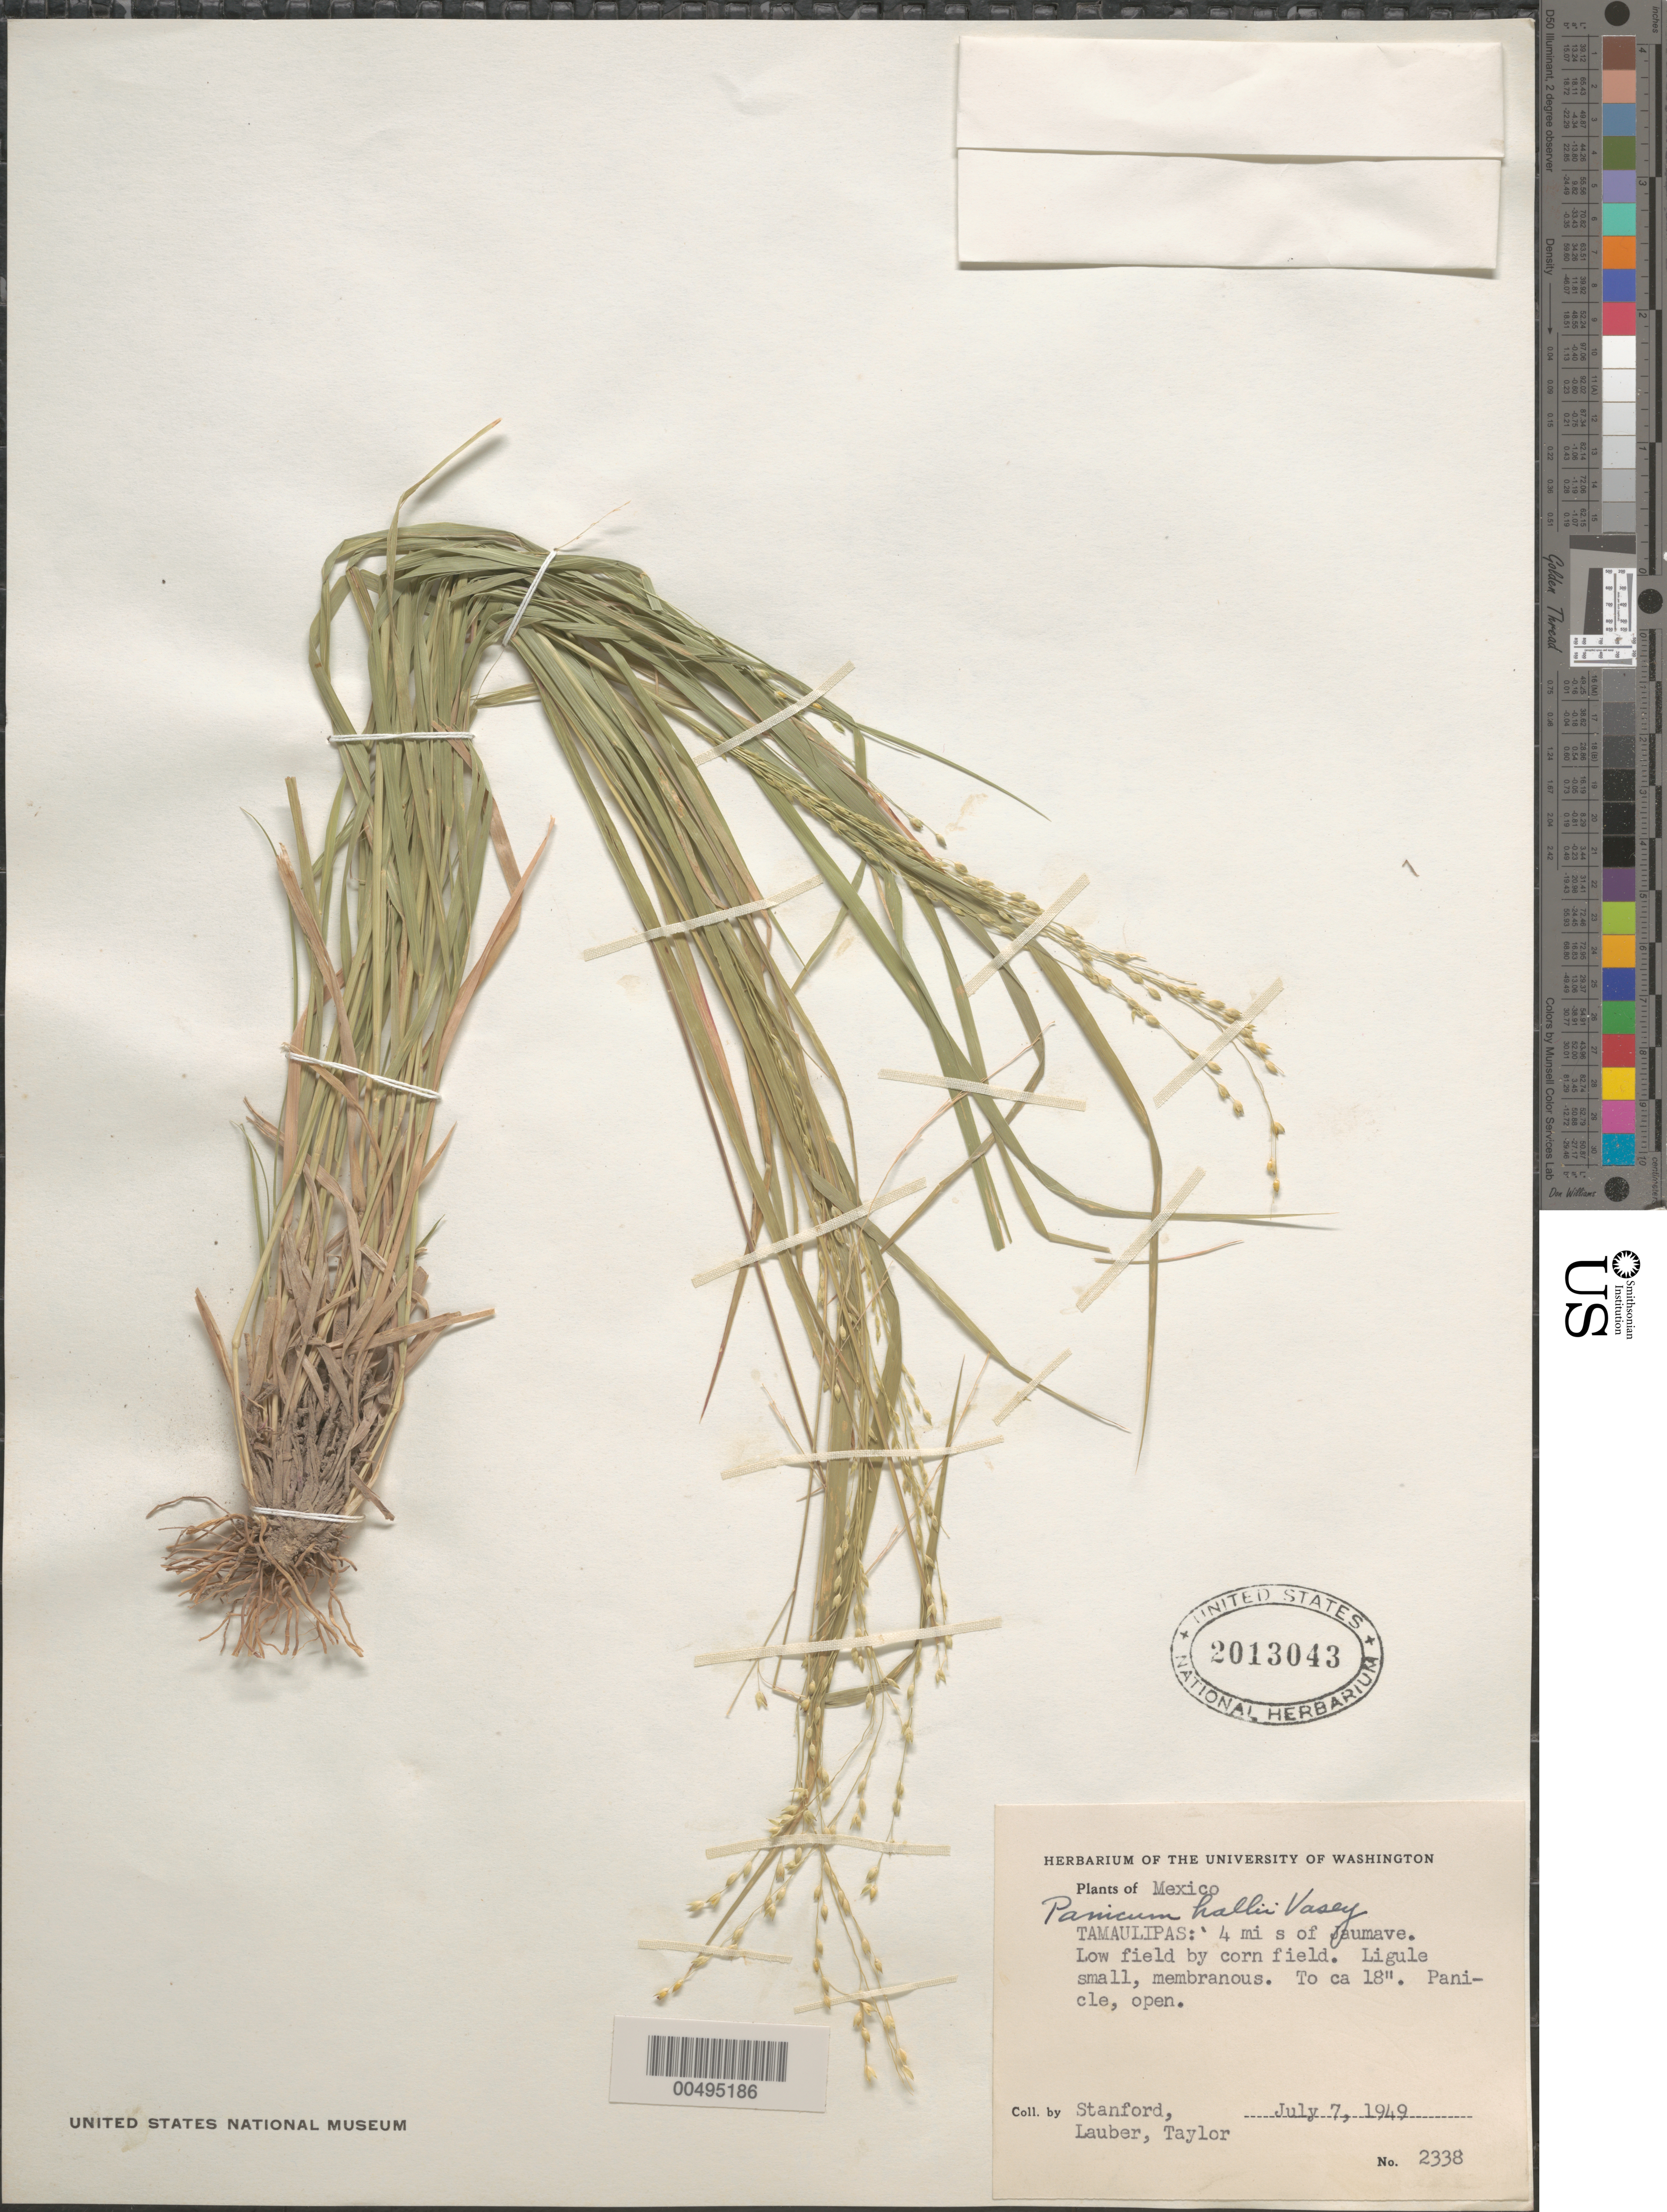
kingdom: Plantae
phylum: Tracheophyta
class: Liliopsida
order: Poales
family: Poaceae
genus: Panicum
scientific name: Panicum hallii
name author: Vasey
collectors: -. Stanford, Lauber, -- & -- Taylor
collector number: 2338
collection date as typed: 7 Jul 1949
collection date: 1949-07-07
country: Mexico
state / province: Tamaulipas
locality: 4 mi S of Jaumave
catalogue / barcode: US 2013043